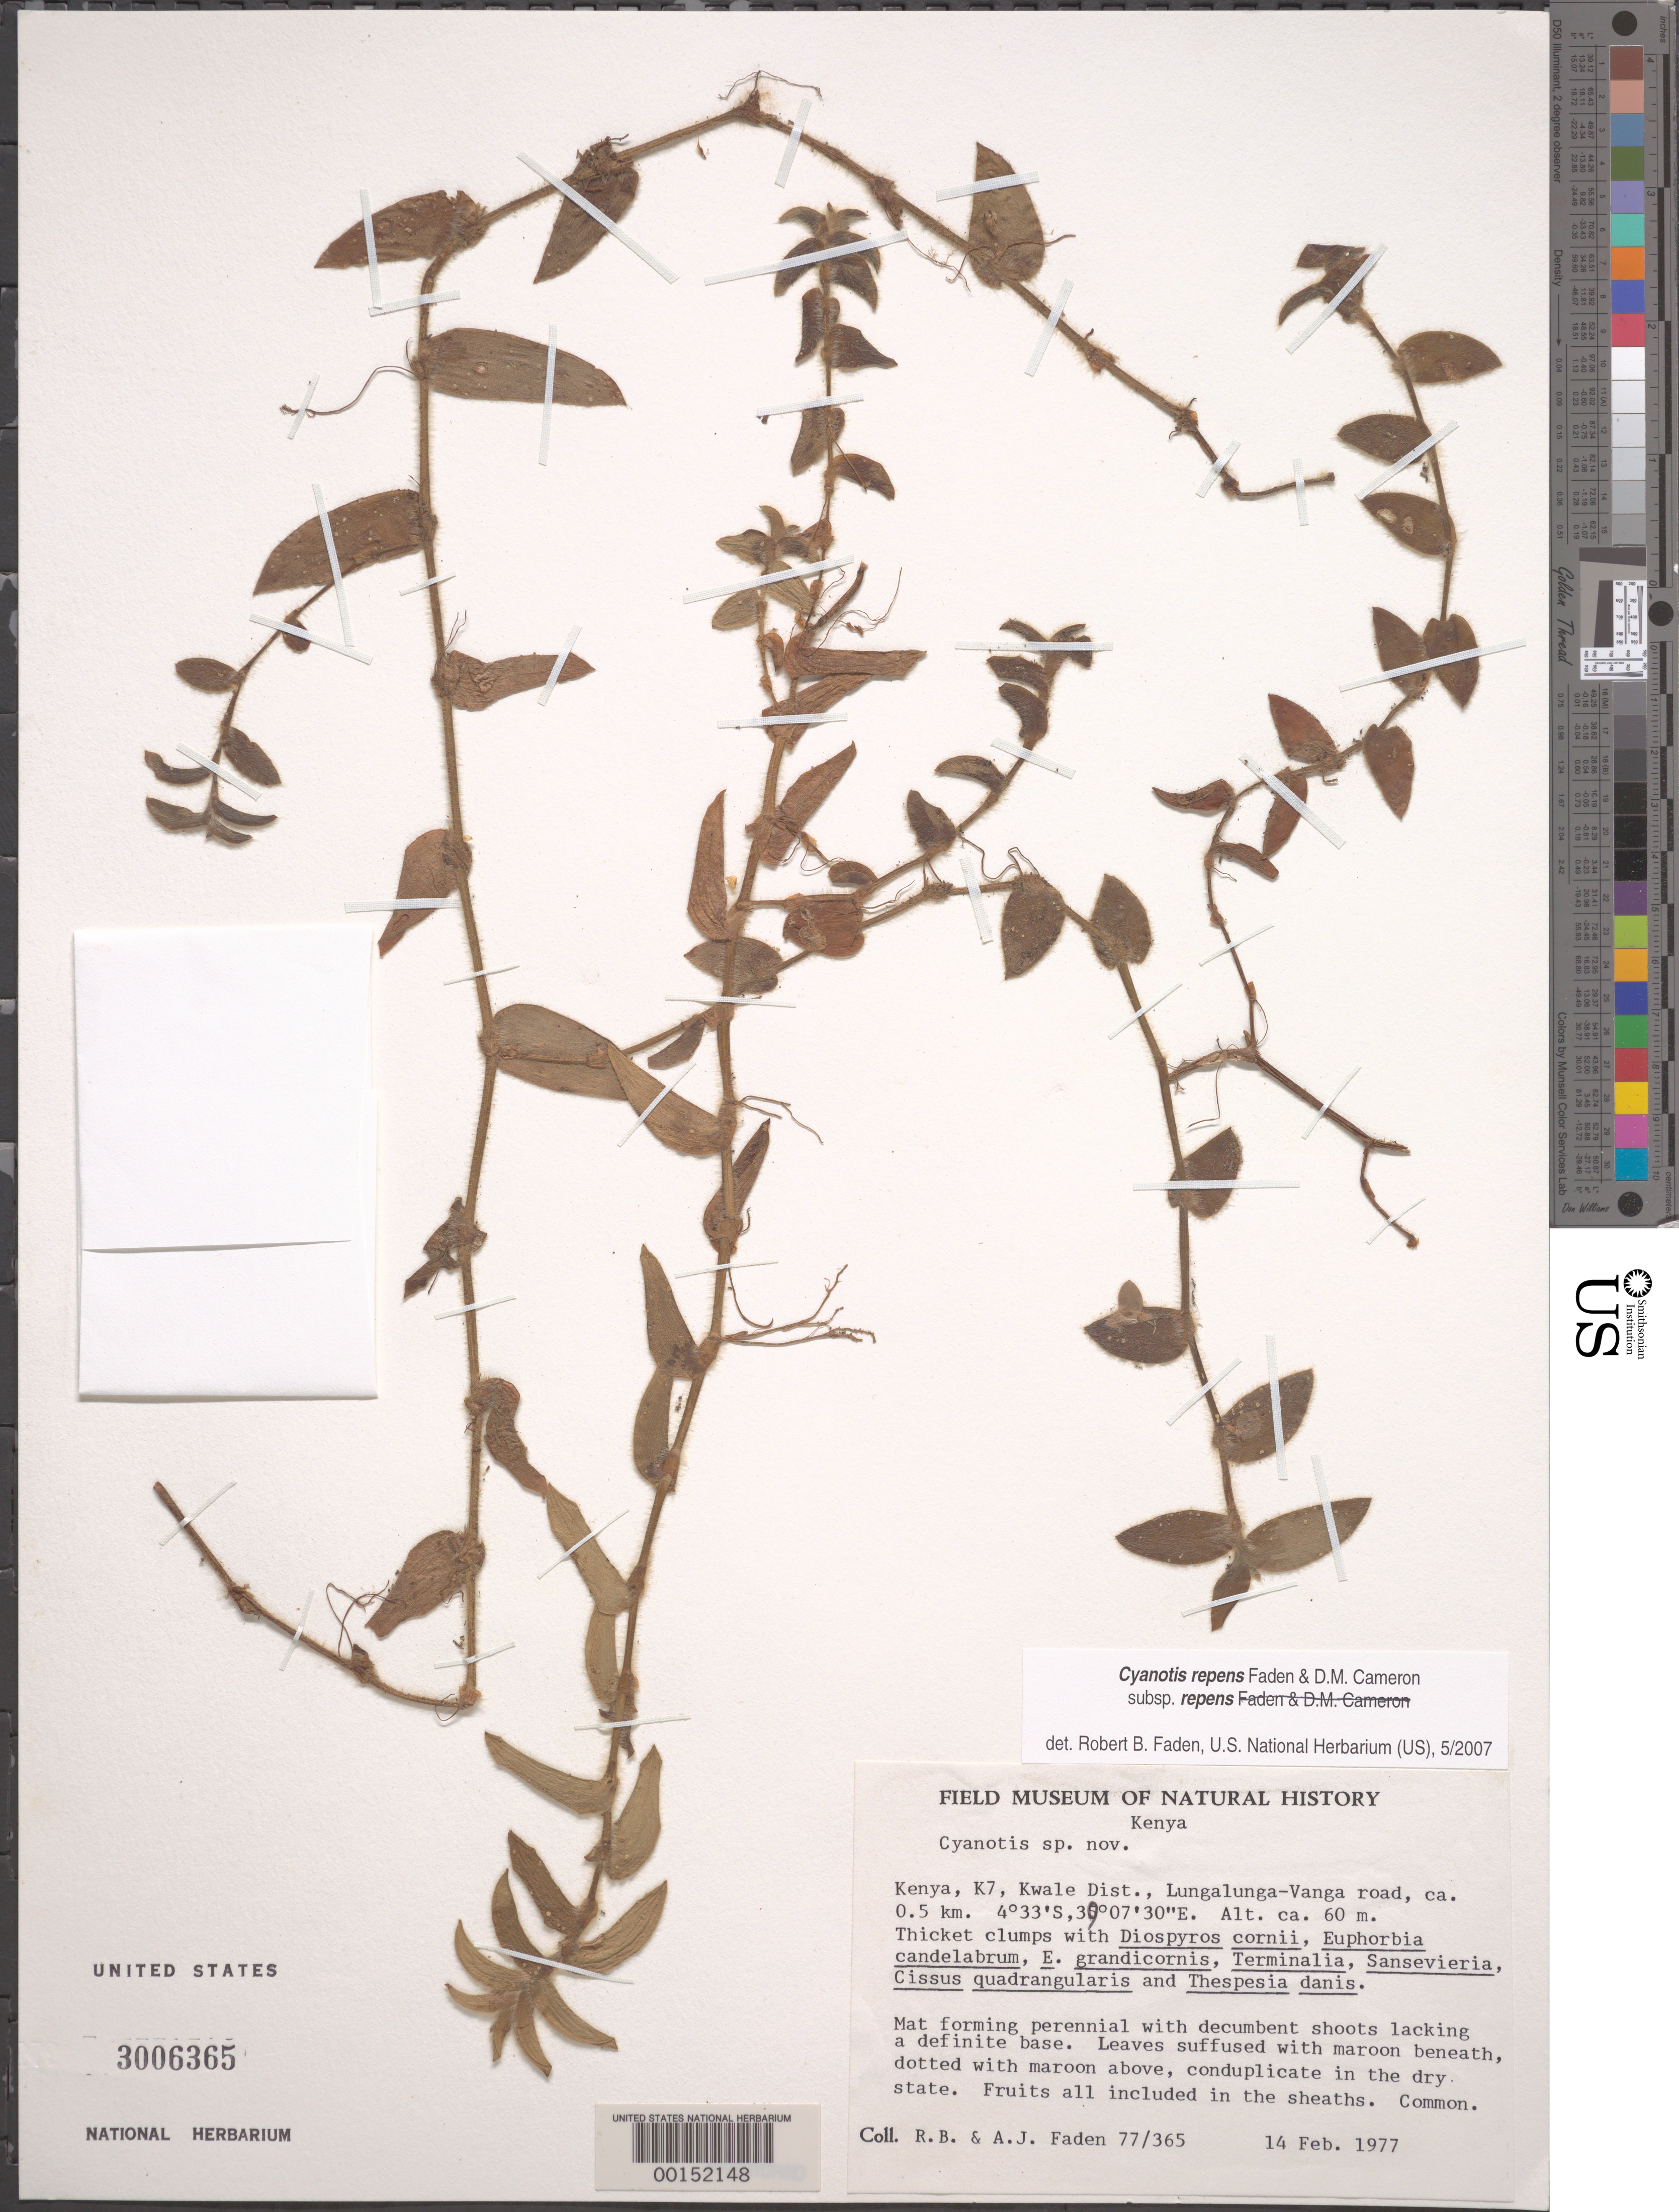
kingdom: Plantae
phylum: Tracheophyta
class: Liliopsida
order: Commelinales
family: Commelinaceae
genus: Cyanotis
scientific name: Cyanotis repens subsp. repens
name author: Faden & D.M. Cameron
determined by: Faden, Robert B., (US), Smithsonian Institution - National Museum of Natural History (UNITED STATES)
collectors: R. B. Faden & A. J. Faden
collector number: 77/365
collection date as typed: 14 Feb 1977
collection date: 1977-02-14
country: Kenya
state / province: Kwale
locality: Lungalunga-vanga road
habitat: Thickets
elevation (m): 60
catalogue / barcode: US 3006365